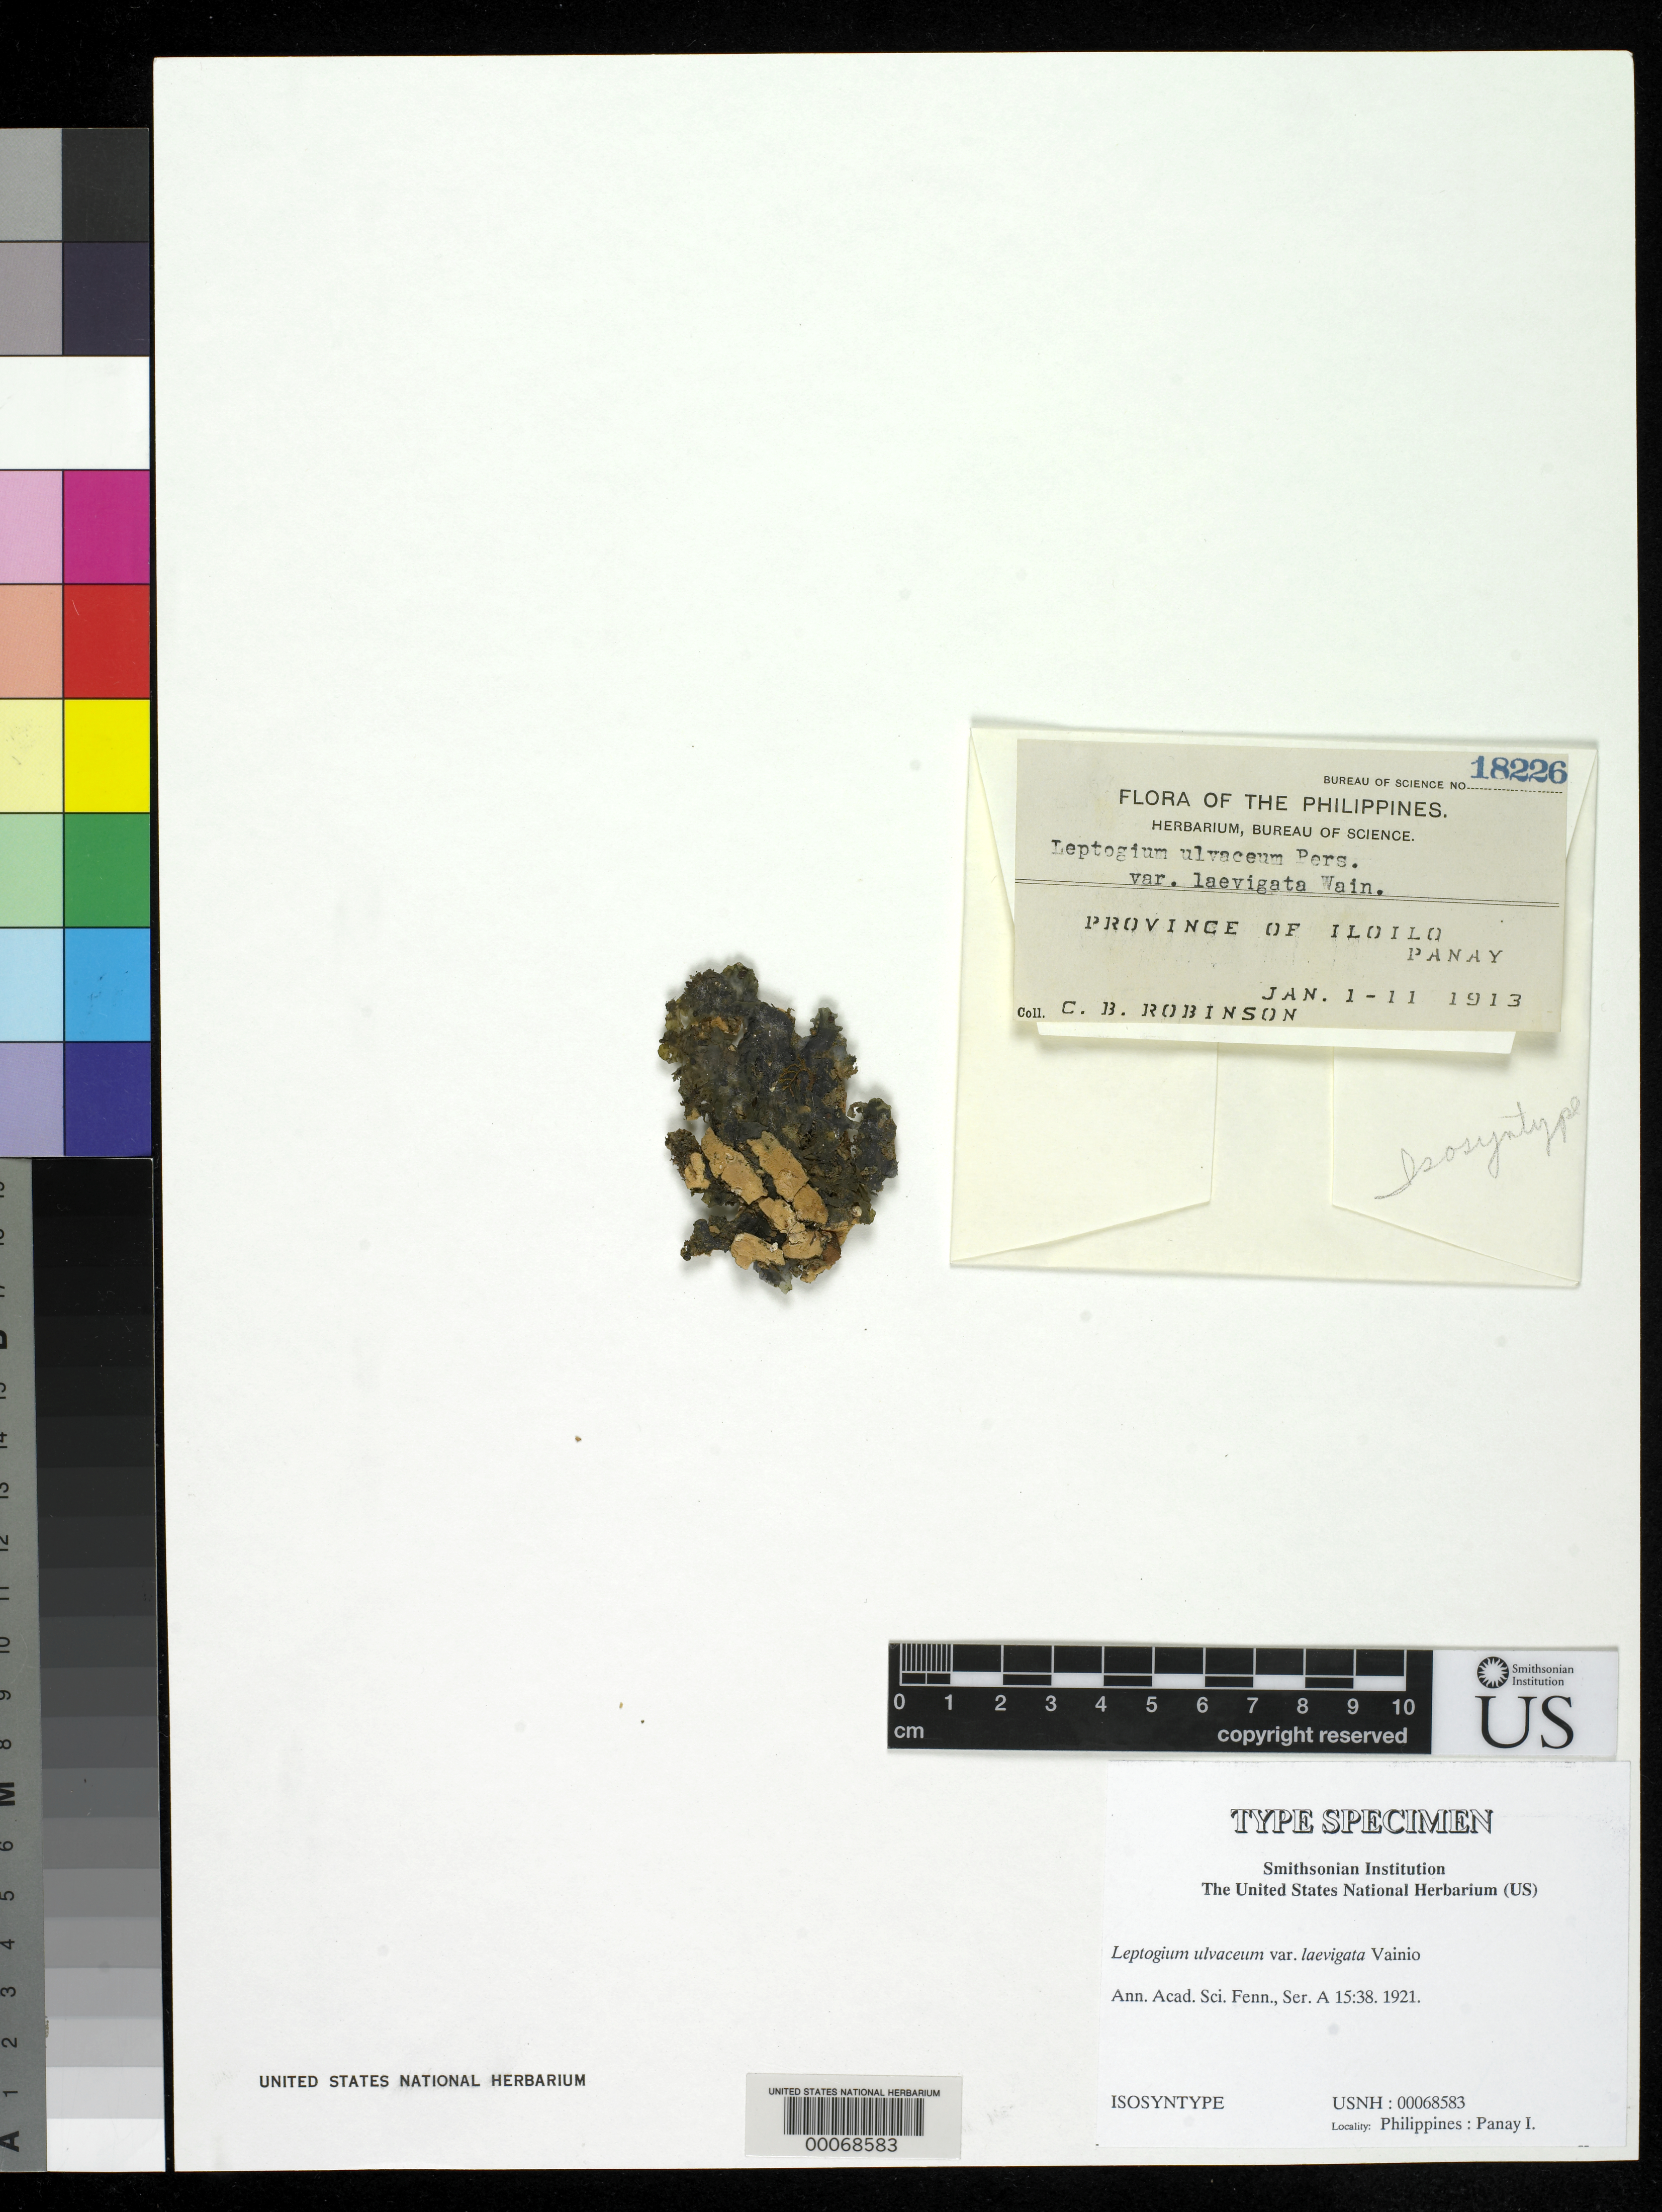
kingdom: Fungi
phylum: Ascomycota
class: Lecanoromycetes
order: Peltigerales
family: Collemataceae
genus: Leptogium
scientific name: Leptogium ulvaceum var. laevigata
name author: Vain.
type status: Isosyntype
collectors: C. Robinson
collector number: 18226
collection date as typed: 01 Jan 1913 to 11 Jan 1913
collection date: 1913-01-01/1913-01-11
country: Philippines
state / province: Western Visayas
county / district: Iloilo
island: Panay